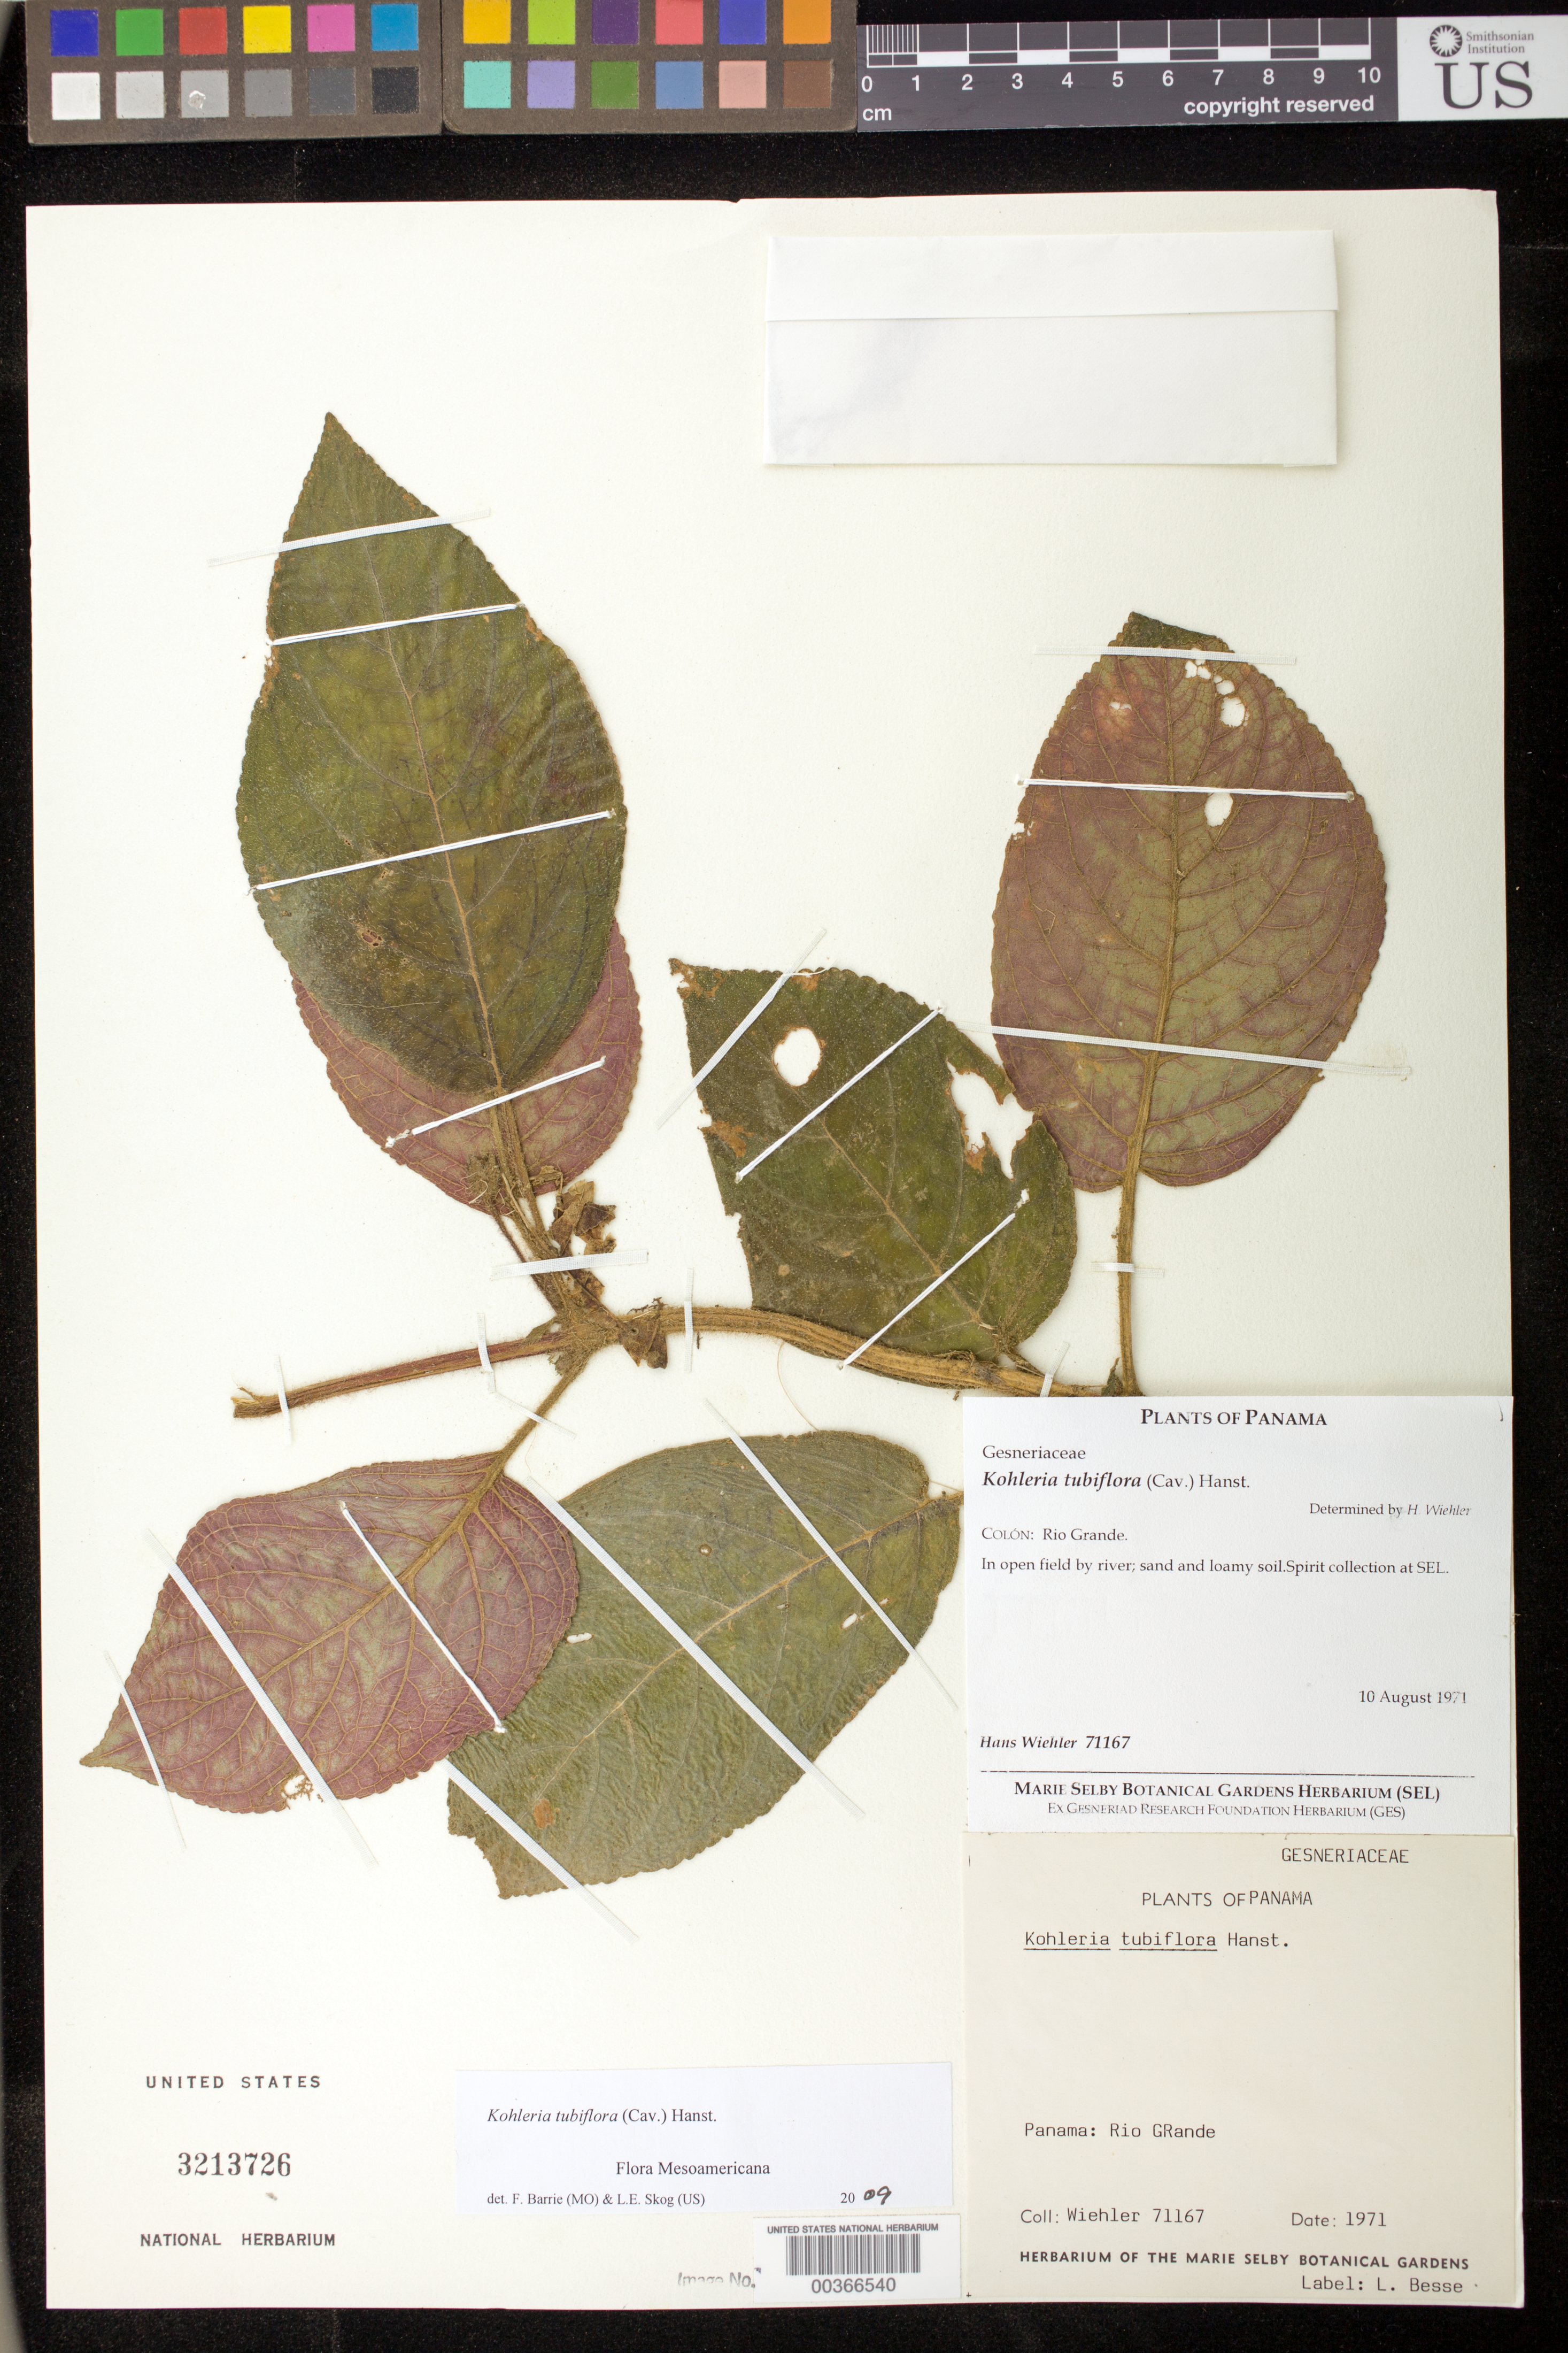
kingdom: Plantae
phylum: Tracheophyta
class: Magnoliopsida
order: Lamiales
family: Gesneriaceae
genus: Kohleria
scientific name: Kohleria tubiflora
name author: (Cav.) Hanst.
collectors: H. J. Wiehler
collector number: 71167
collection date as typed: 10 Aug 1971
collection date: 1971-08-10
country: Panama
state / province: Colón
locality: Colón: Rio Grande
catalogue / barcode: US 3213726